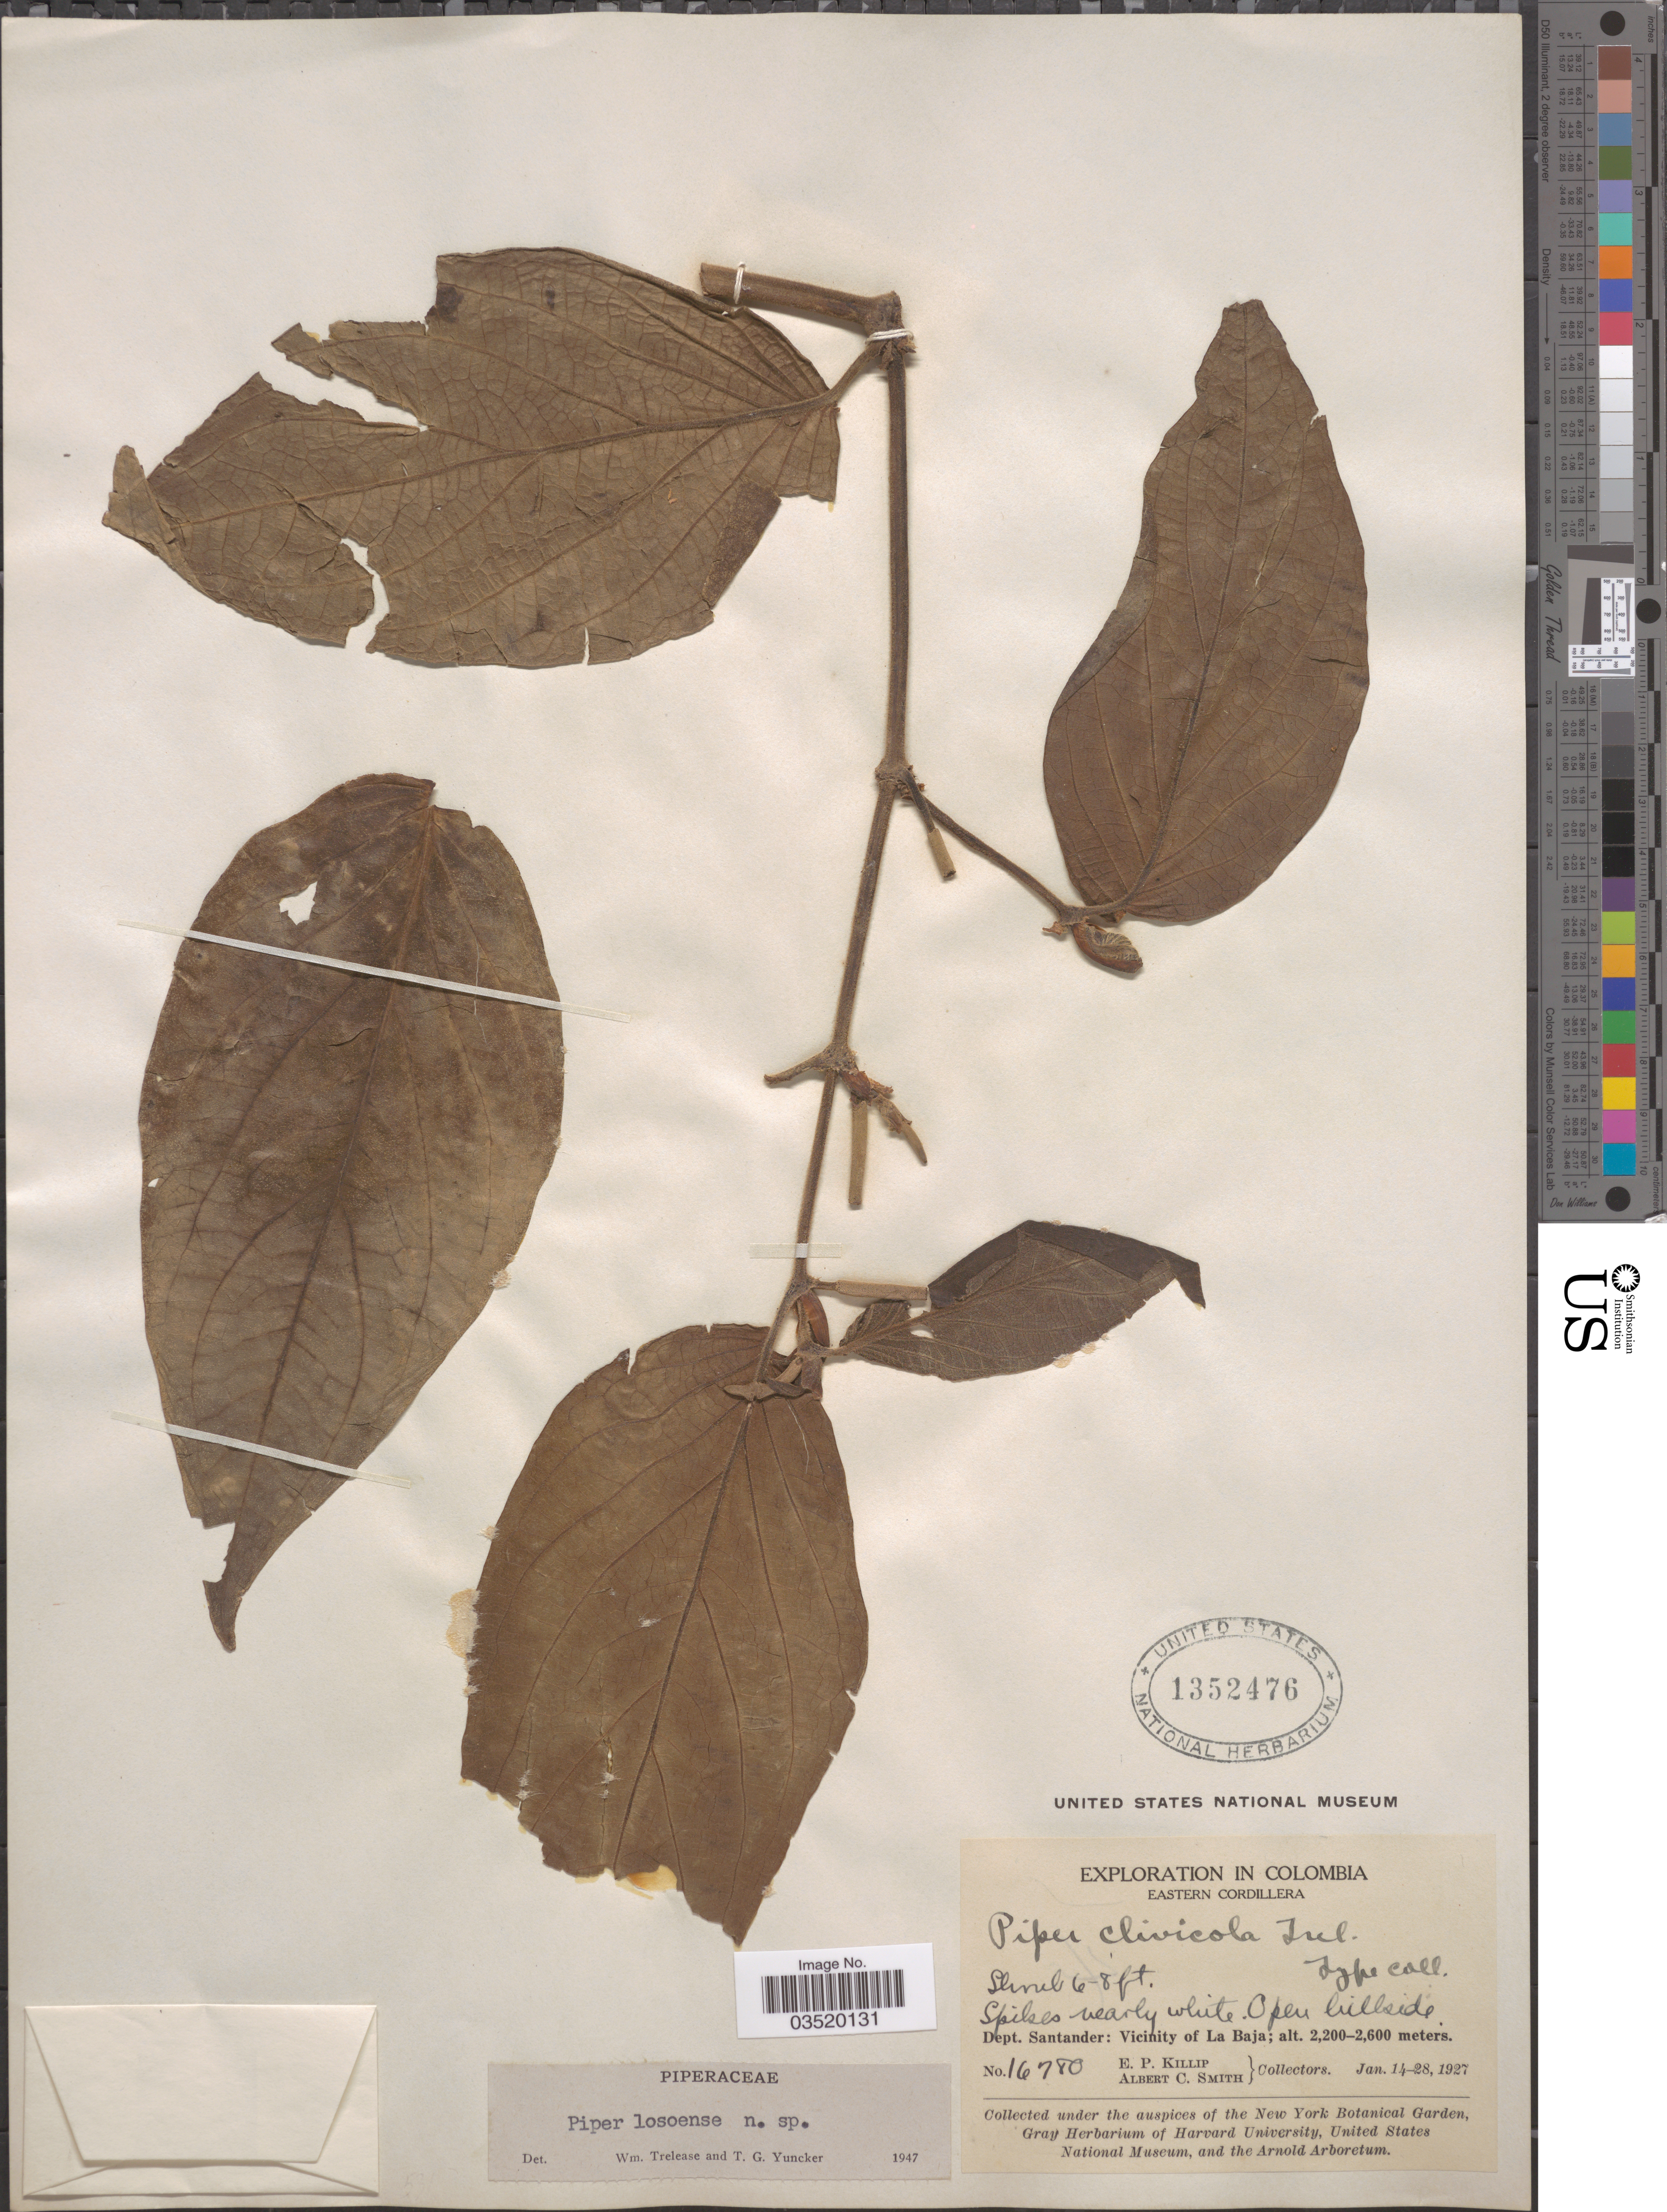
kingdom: Plantae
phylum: Tracheophyta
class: Magnoliopsida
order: Piperales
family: Piperaceae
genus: Piper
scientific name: Piper losoense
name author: Trel. & Yunck.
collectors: E. P. Killip & A. C. Smith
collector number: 16780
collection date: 1927-01-14/1927-01-28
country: Colombia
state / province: Santander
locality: Eastern Cordillera. Dept. Santander: Vicinity of La Baja.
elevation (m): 2200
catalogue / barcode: US 1352476